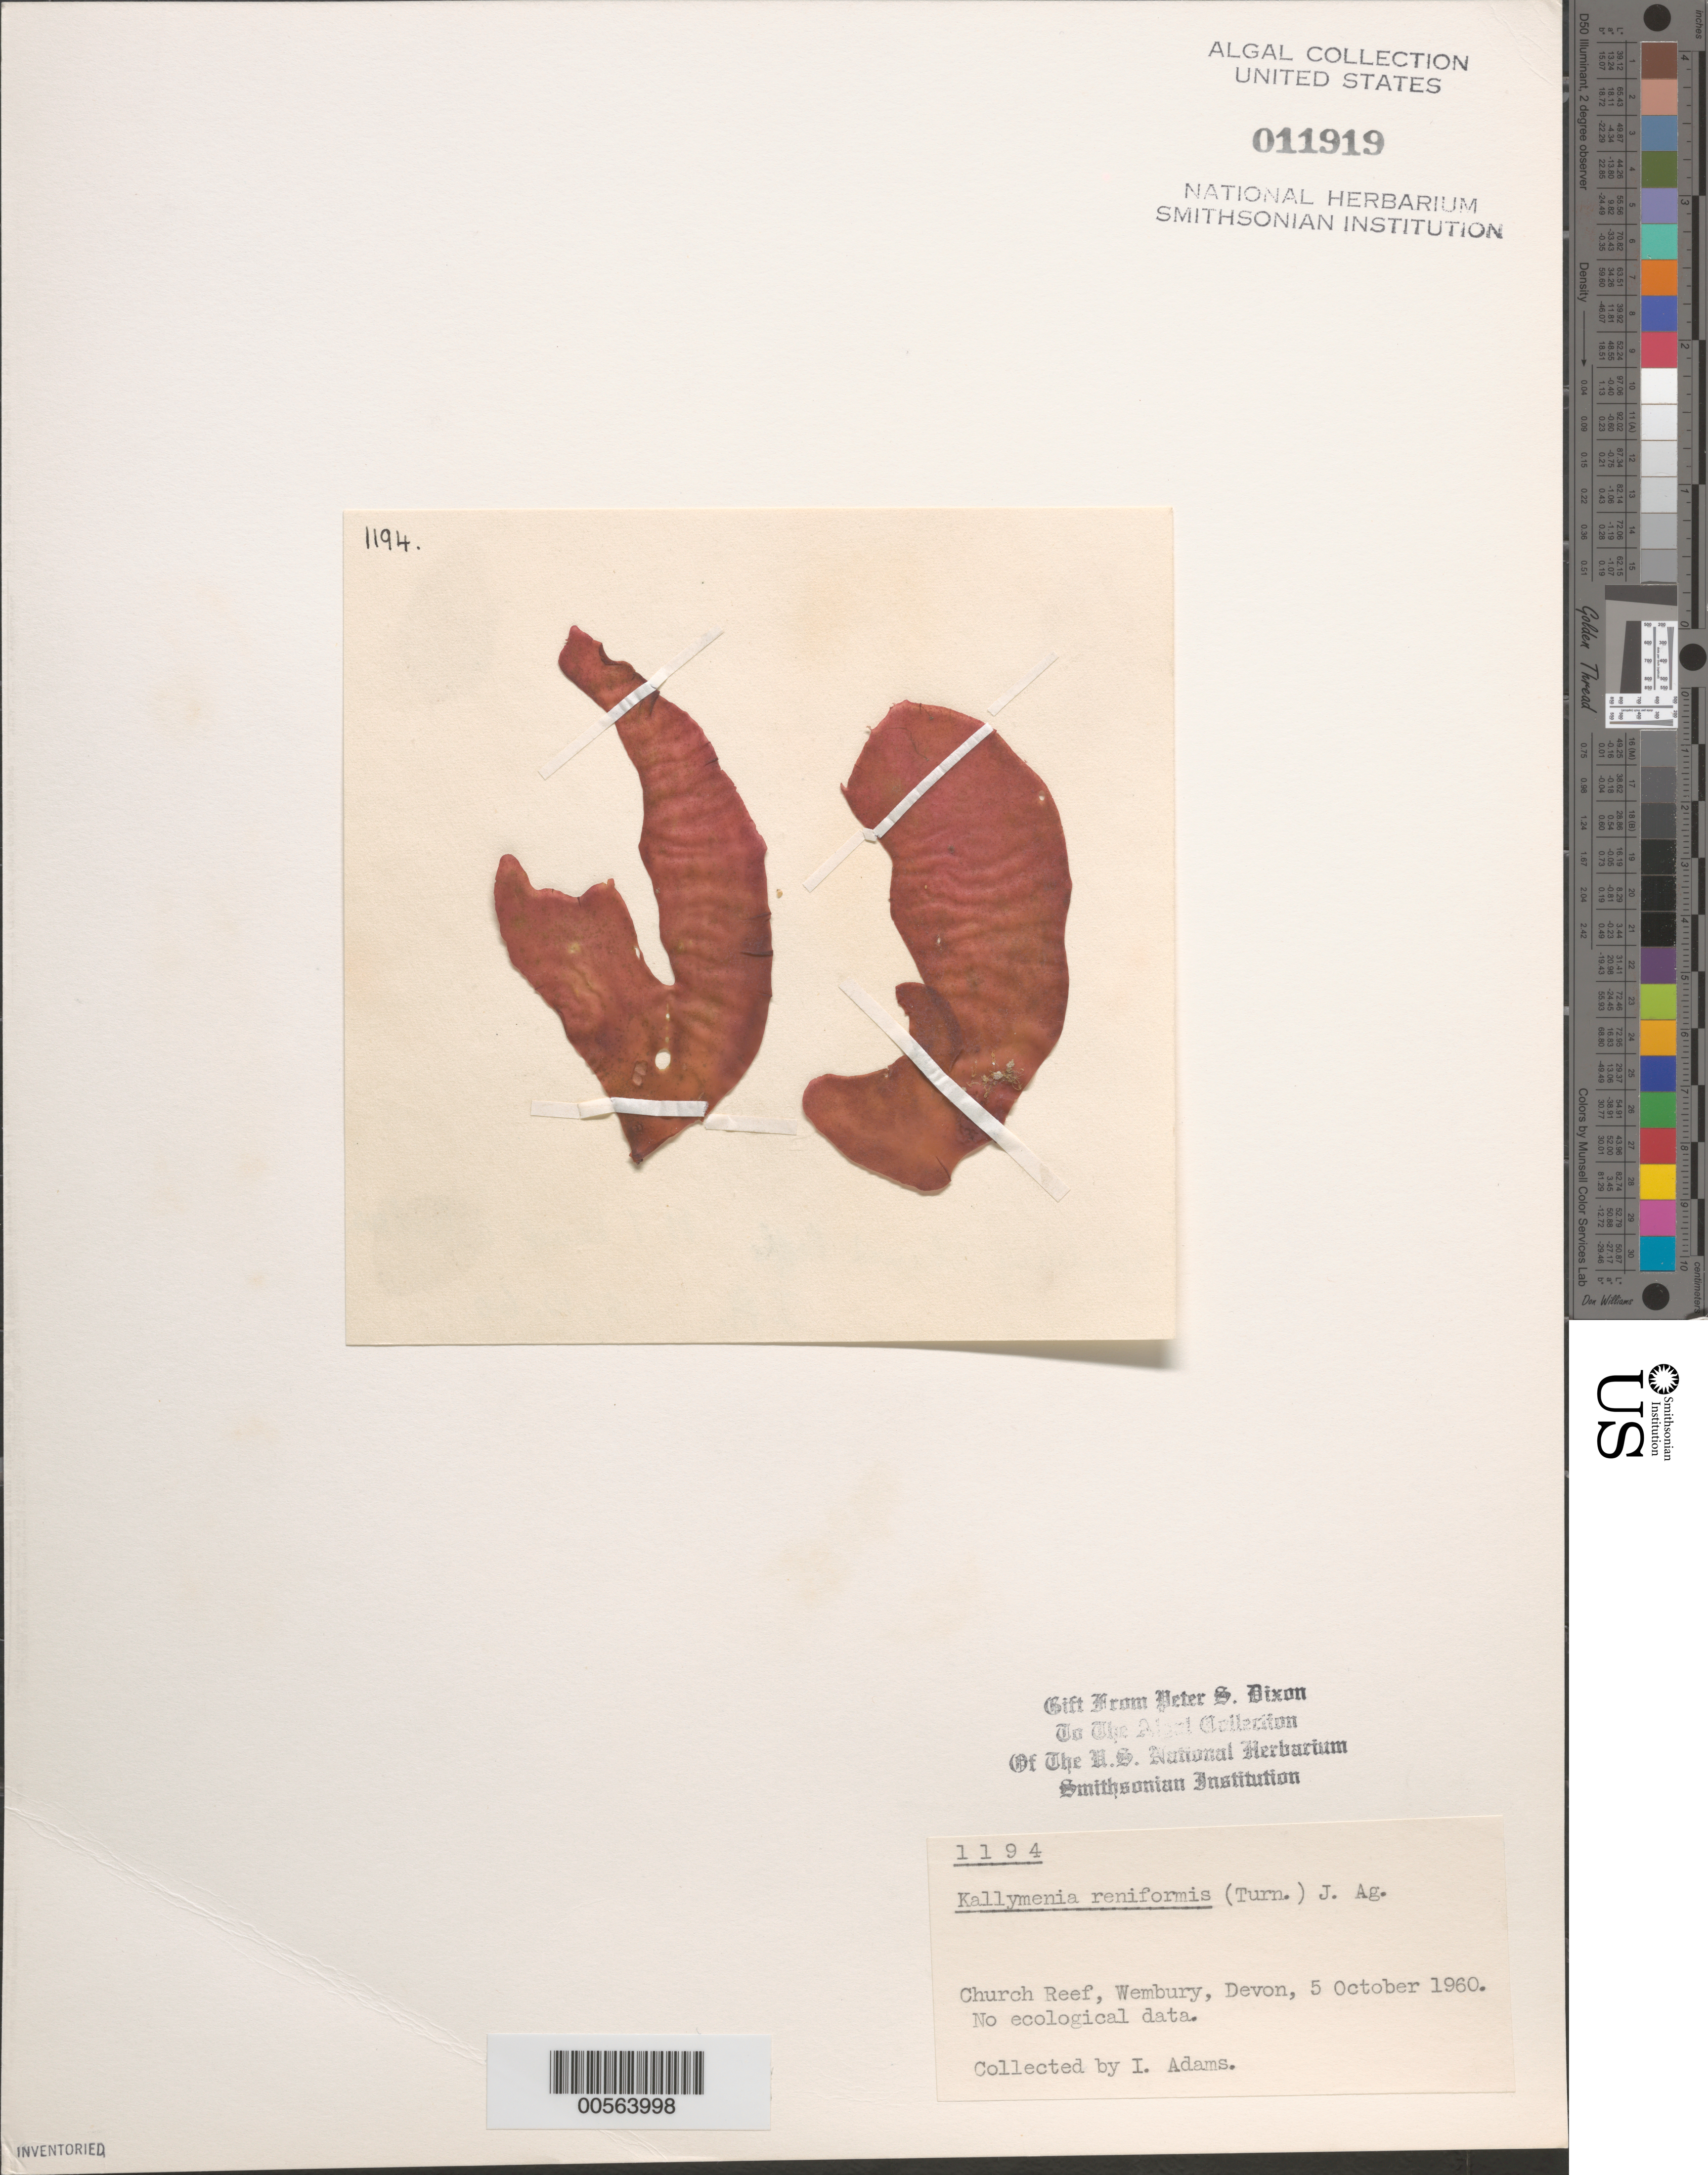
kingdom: Plantae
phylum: Rhodophyta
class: Florideophyceae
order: Gigartinales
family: Kallymeniaceae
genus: Kallymenia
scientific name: Kallymenia reniformis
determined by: Dixon, P. S.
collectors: I. Adams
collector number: PSD 1194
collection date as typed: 05 Oct 1960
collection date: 1960-10-05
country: United Kingdom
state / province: England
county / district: Devon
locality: Church Reef, Wembury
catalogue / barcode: US 11919